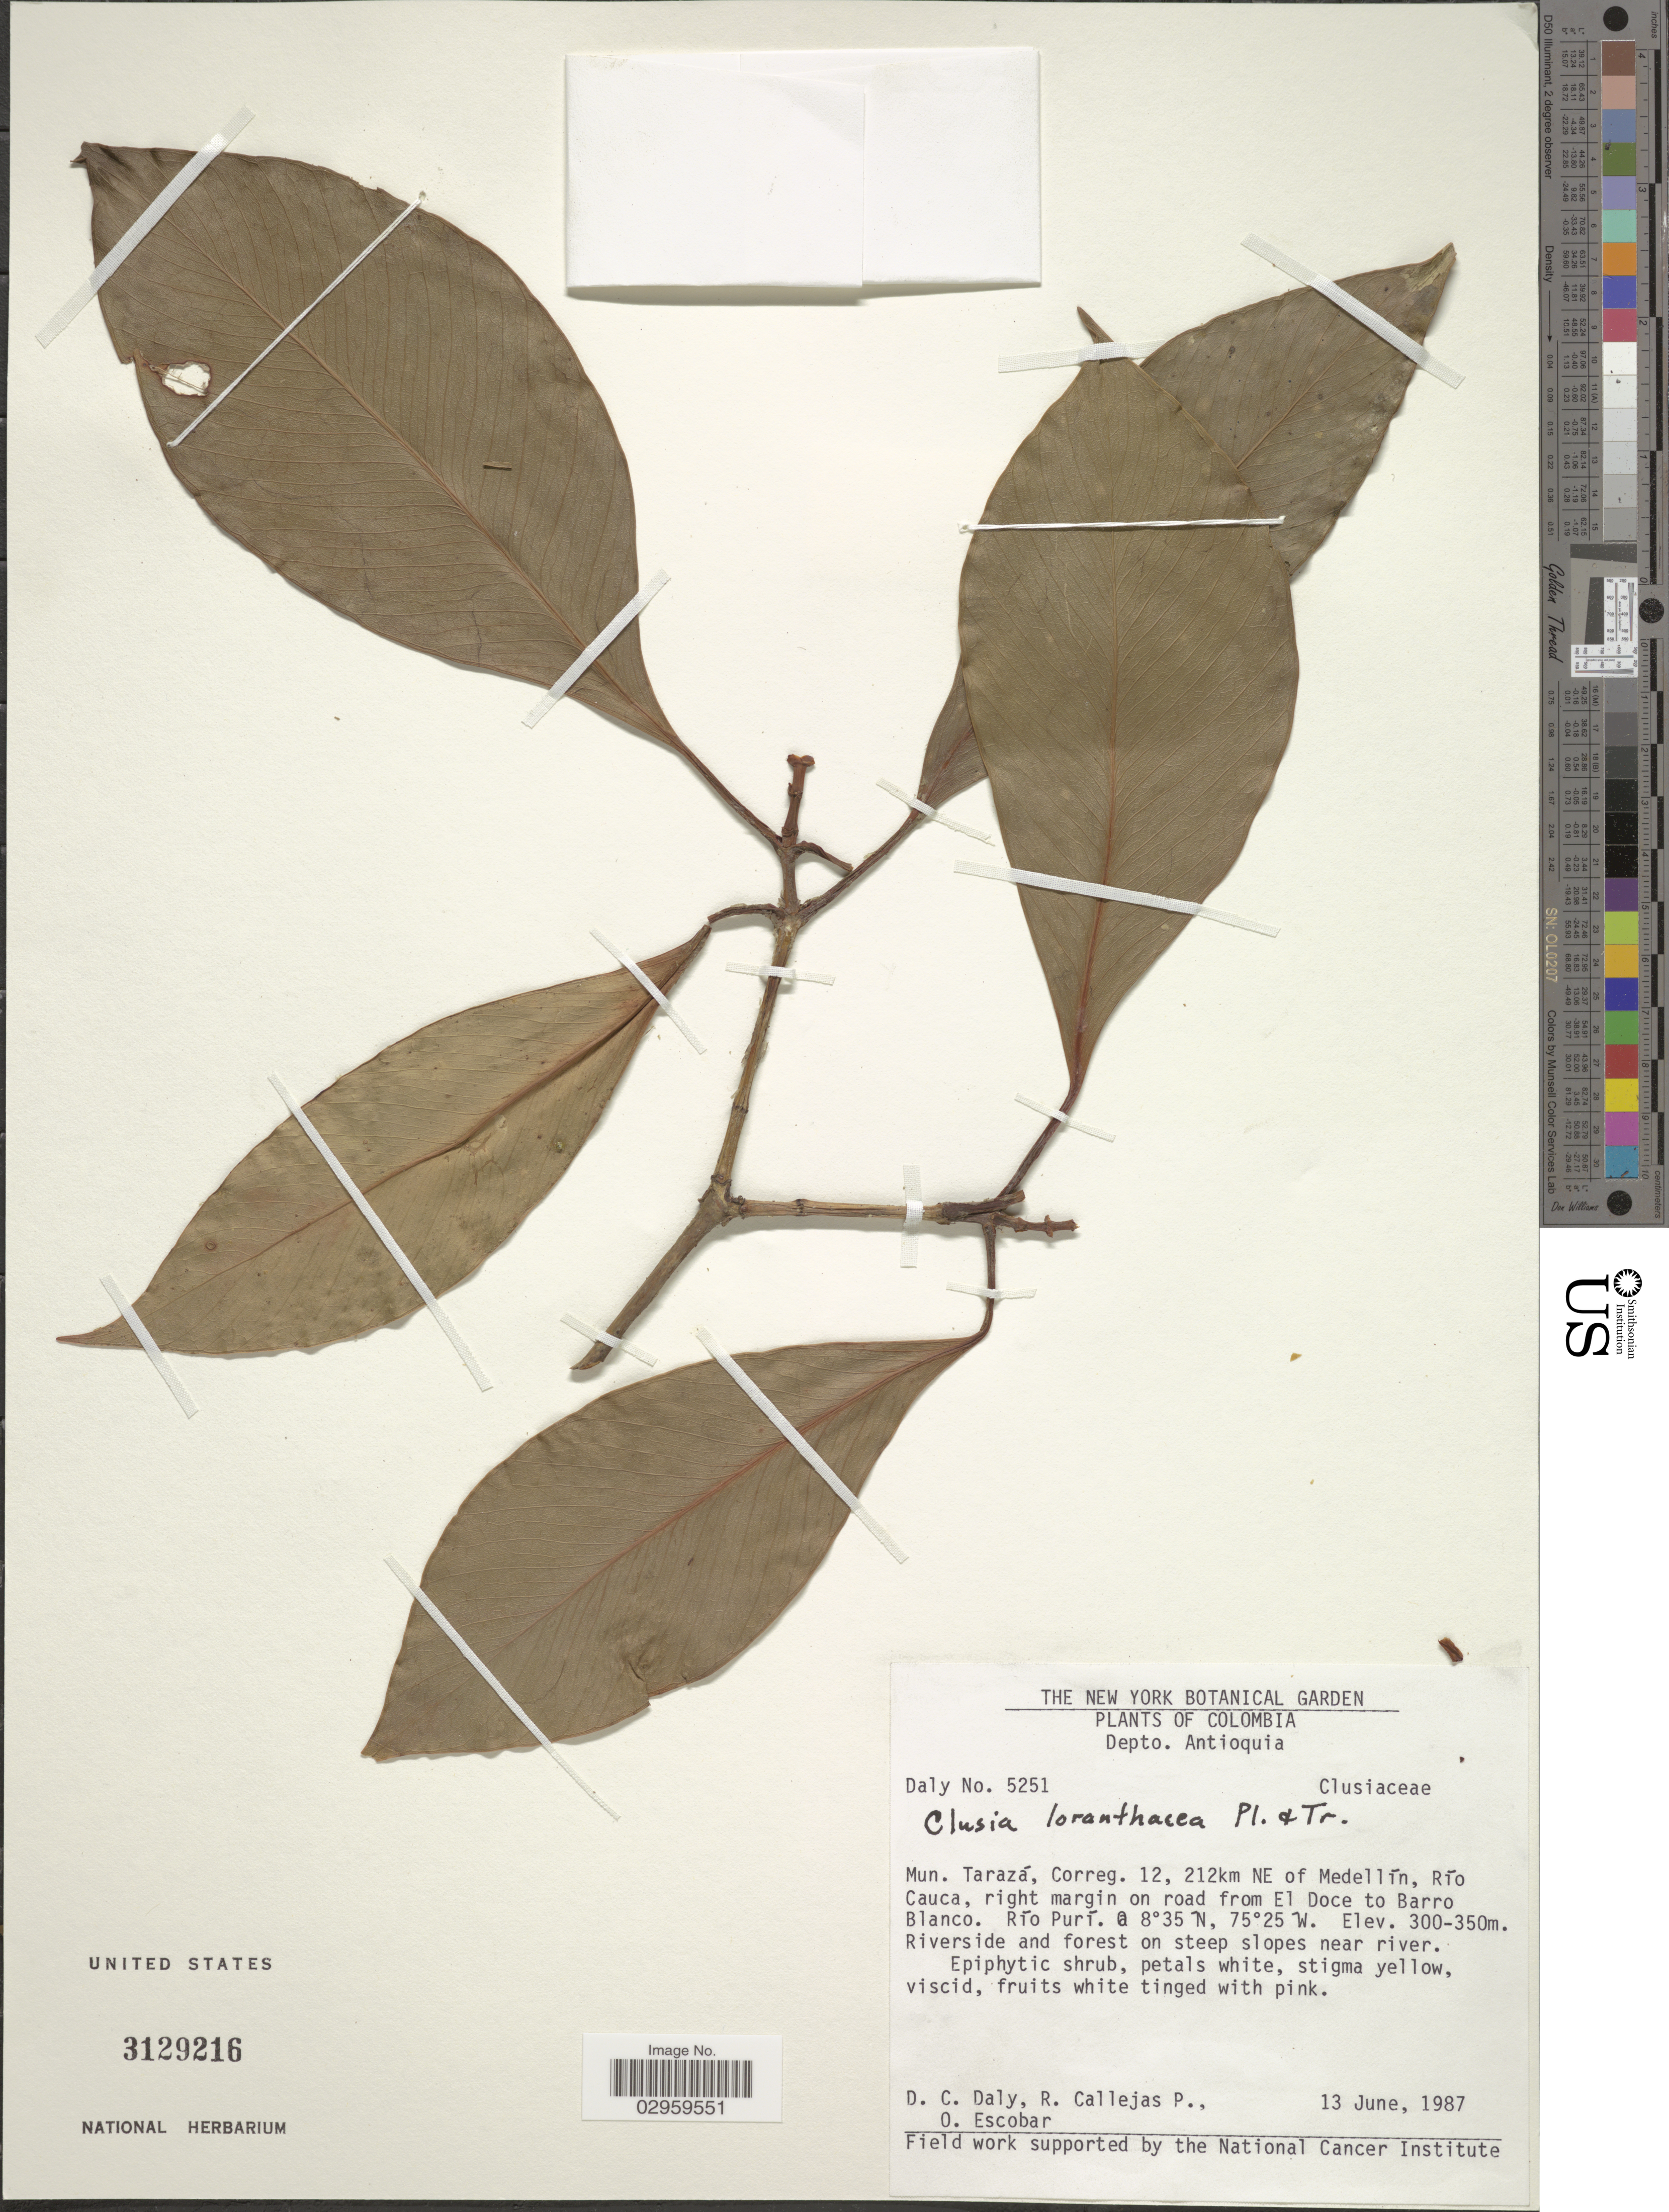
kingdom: Plantae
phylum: Tracheophyta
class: Magnoliopsida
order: Malpighiales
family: Clusiaceae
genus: Clusia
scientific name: Clusia loranthacea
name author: Planch. & Triana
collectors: D. C. Daly, R. Callejas & O. Escobar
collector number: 5251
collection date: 1987-06-13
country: Colombia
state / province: Antioquia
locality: Depto. Antioquia, Mun. Tarazá, Correg. 12, 212km NE of Medellín, Río Cauca, right margin on road from El Doce to Barro Blanco. Río Purí.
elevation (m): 300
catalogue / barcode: US 3129216